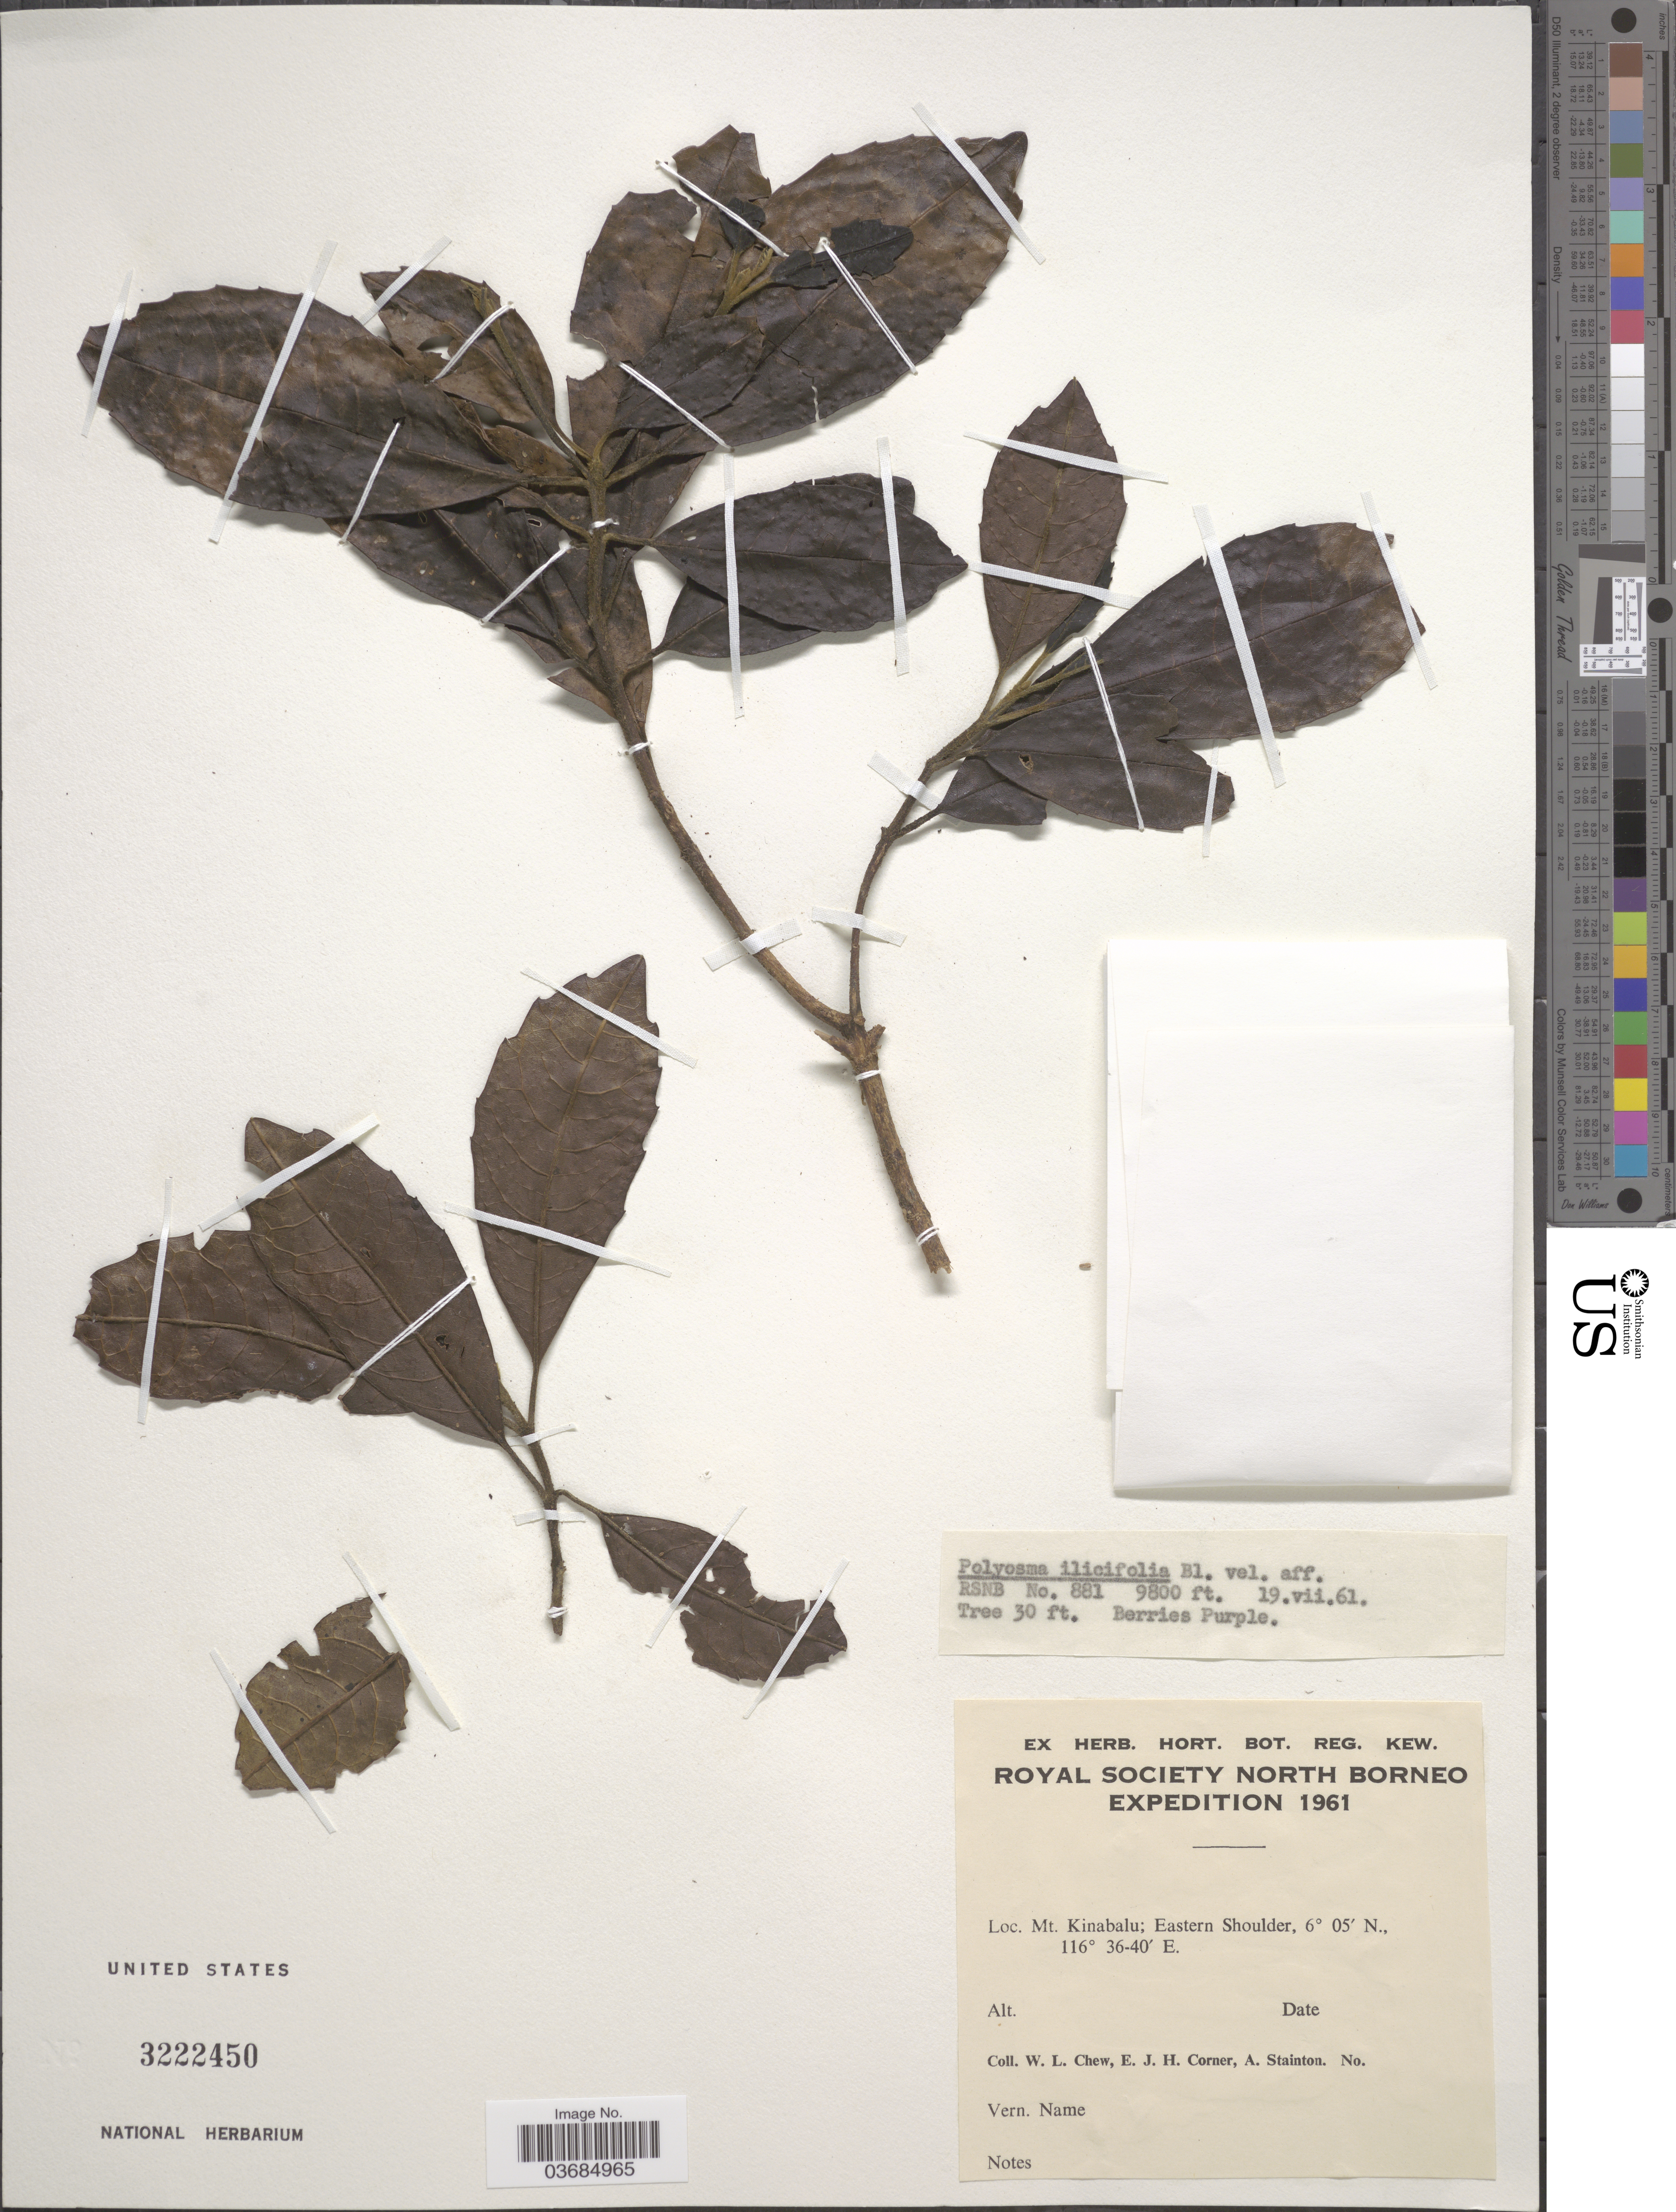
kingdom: Plantae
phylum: Tracheophyta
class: Magnoliopsida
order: Escalloniales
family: Escalloniaceae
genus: Polyosma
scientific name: Polyosma ilicifolia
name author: Blume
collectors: W. Chew, E. Corner & A. Stainton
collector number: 881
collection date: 1961-07-19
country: Malaysia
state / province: Sabah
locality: Royal Society North Borneo Expedition 1961. Mt. Kinabalu; Eastern Shoulder.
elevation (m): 2987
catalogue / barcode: US 3222450